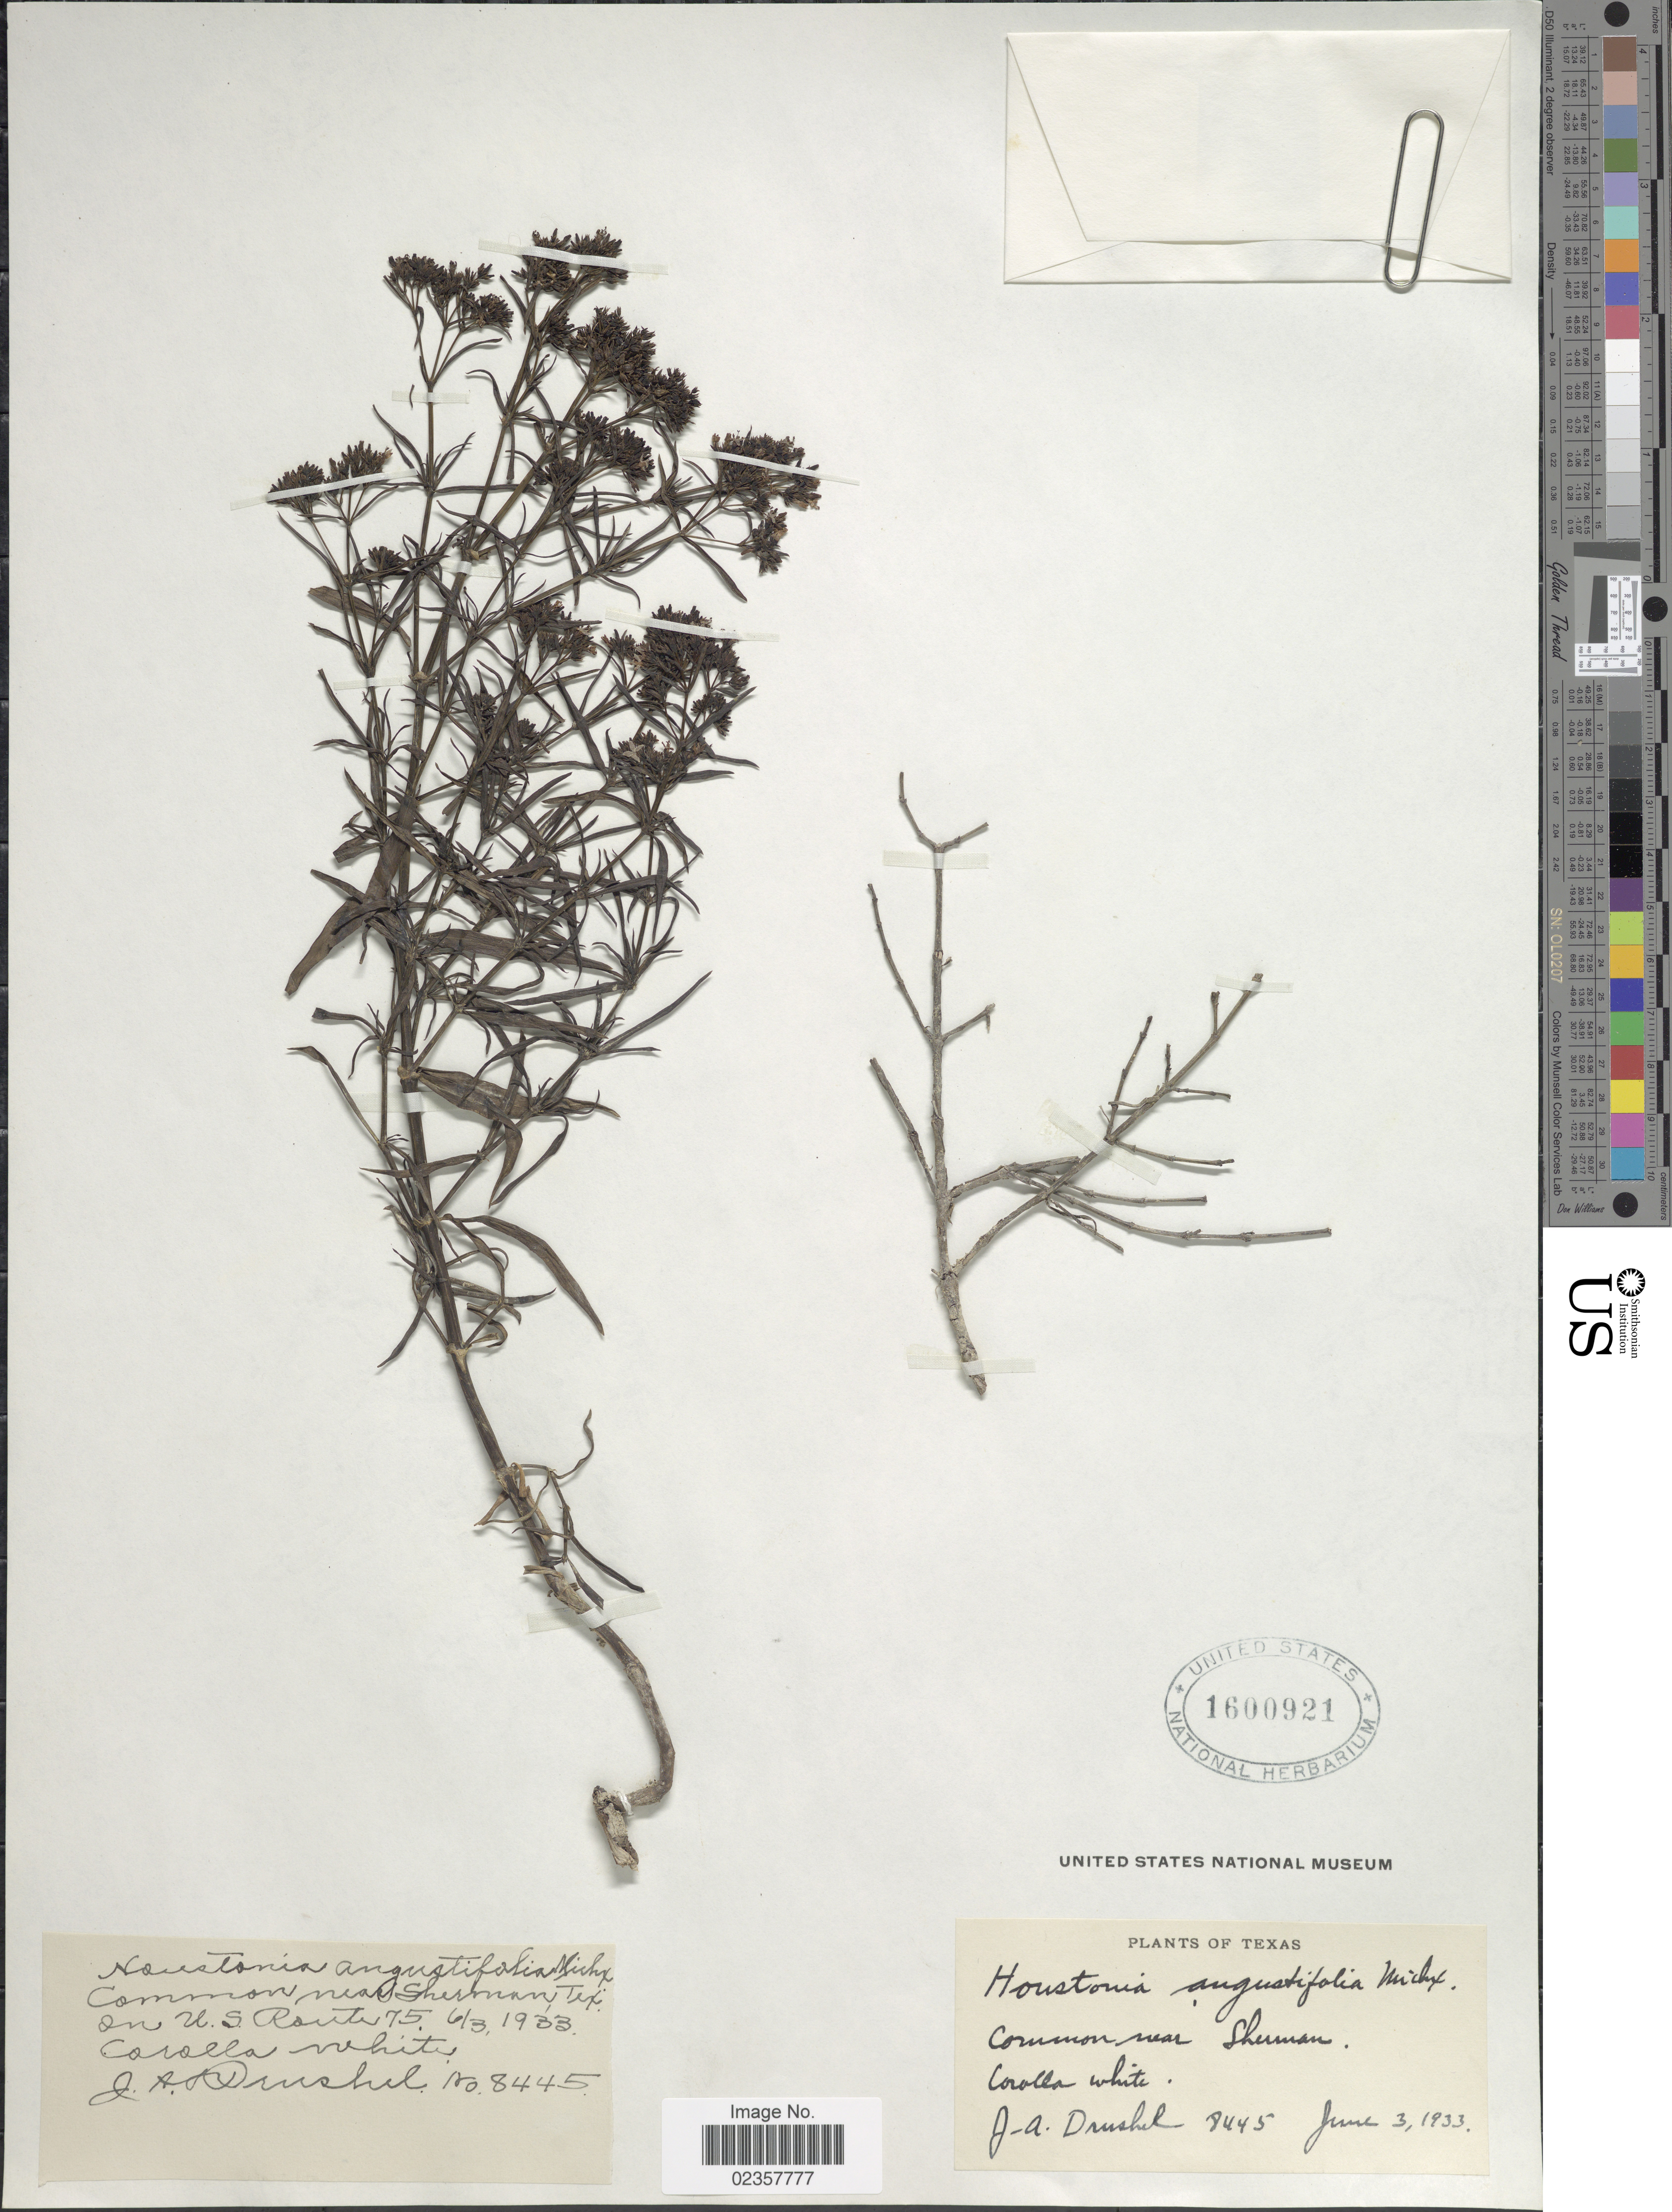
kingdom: Plantae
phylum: Tracheophyta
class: Magnoliopsida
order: Gentianales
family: Rubiaceae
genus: Houstonia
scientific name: Houstonia nigricans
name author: (Lam.) Fernald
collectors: J. A. Drushel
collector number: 8445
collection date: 1933-06-03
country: United States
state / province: Texas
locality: Near Sherman, Tex. on U.S. Route 75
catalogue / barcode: US 1600921